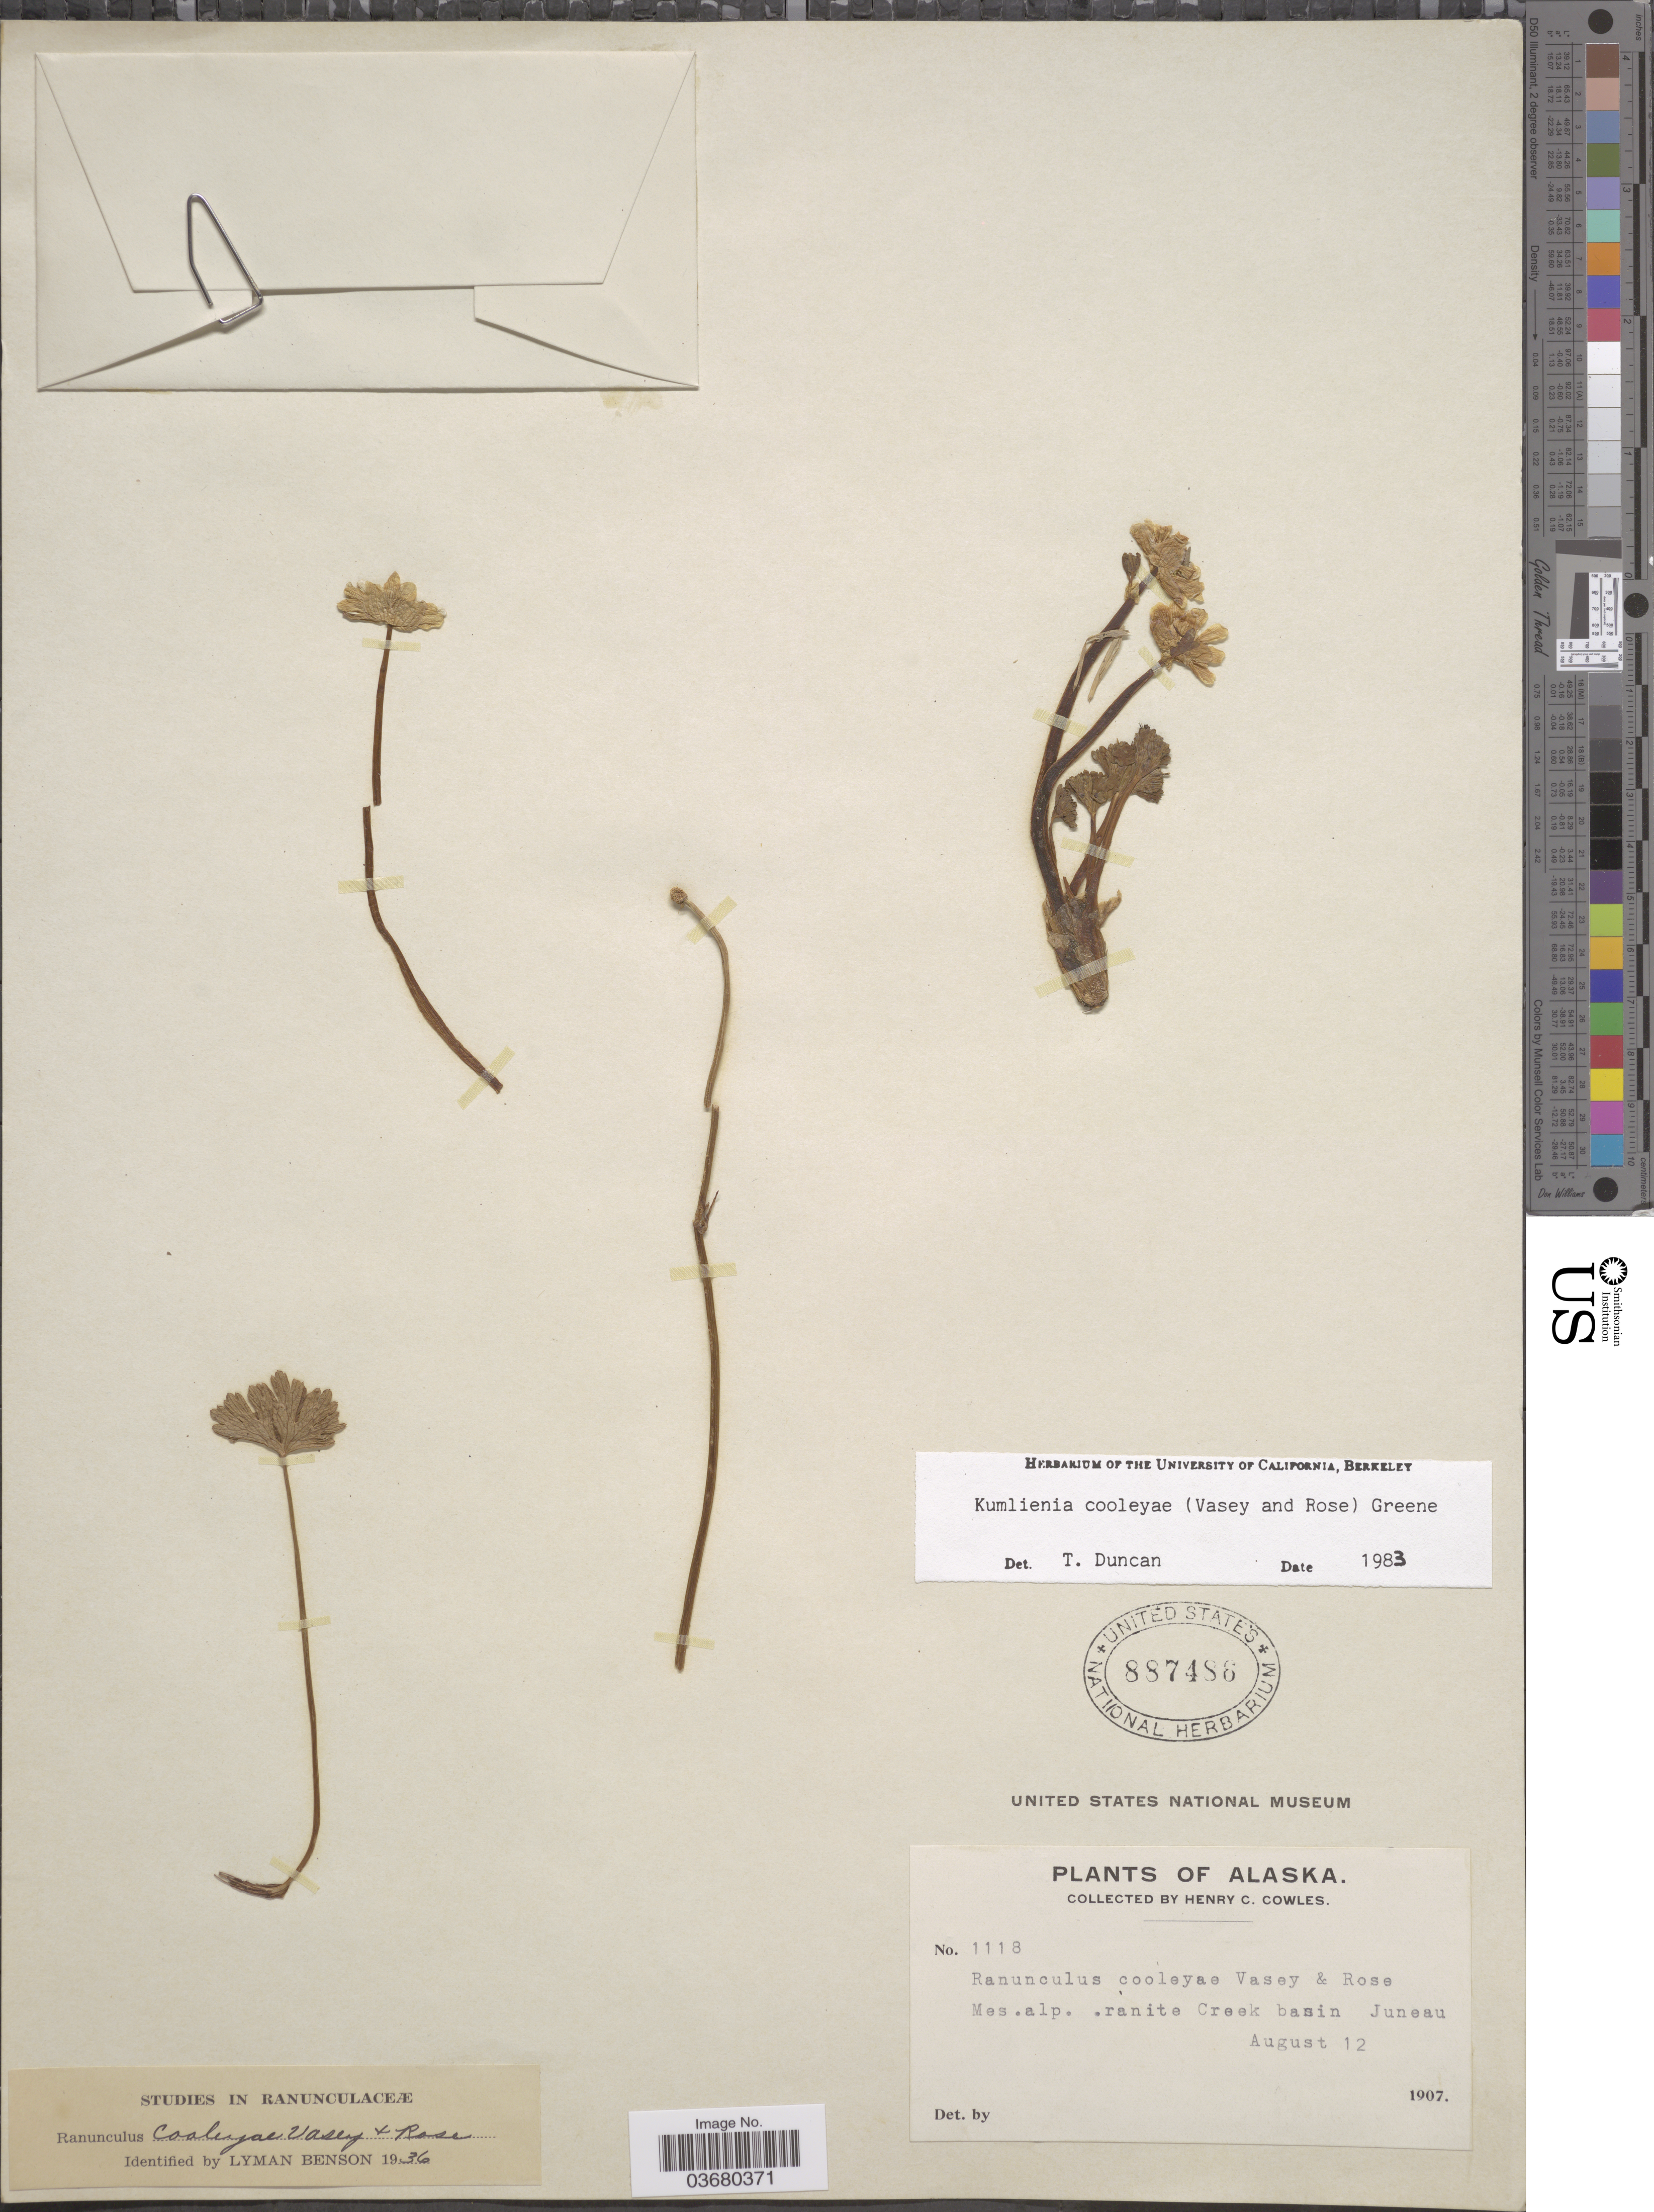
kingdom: Plantae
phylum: Tracheophyta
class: Magnoliopsida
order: Ranunculales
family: Ranunculaceae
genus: Arcteranthis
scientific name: Arcteranthis cooleyae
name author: (Vasey & Rose) Greene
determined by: Strong, M. T., (US), Smithsonian Institution - National Museum of Natural History (UNITED STATES)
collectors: H. Cowles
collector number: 1118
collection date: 1907-08-12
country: United States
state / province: Alaska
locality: Mes. alp. .ranite Creek basin Juneau.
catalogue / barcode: US 887486